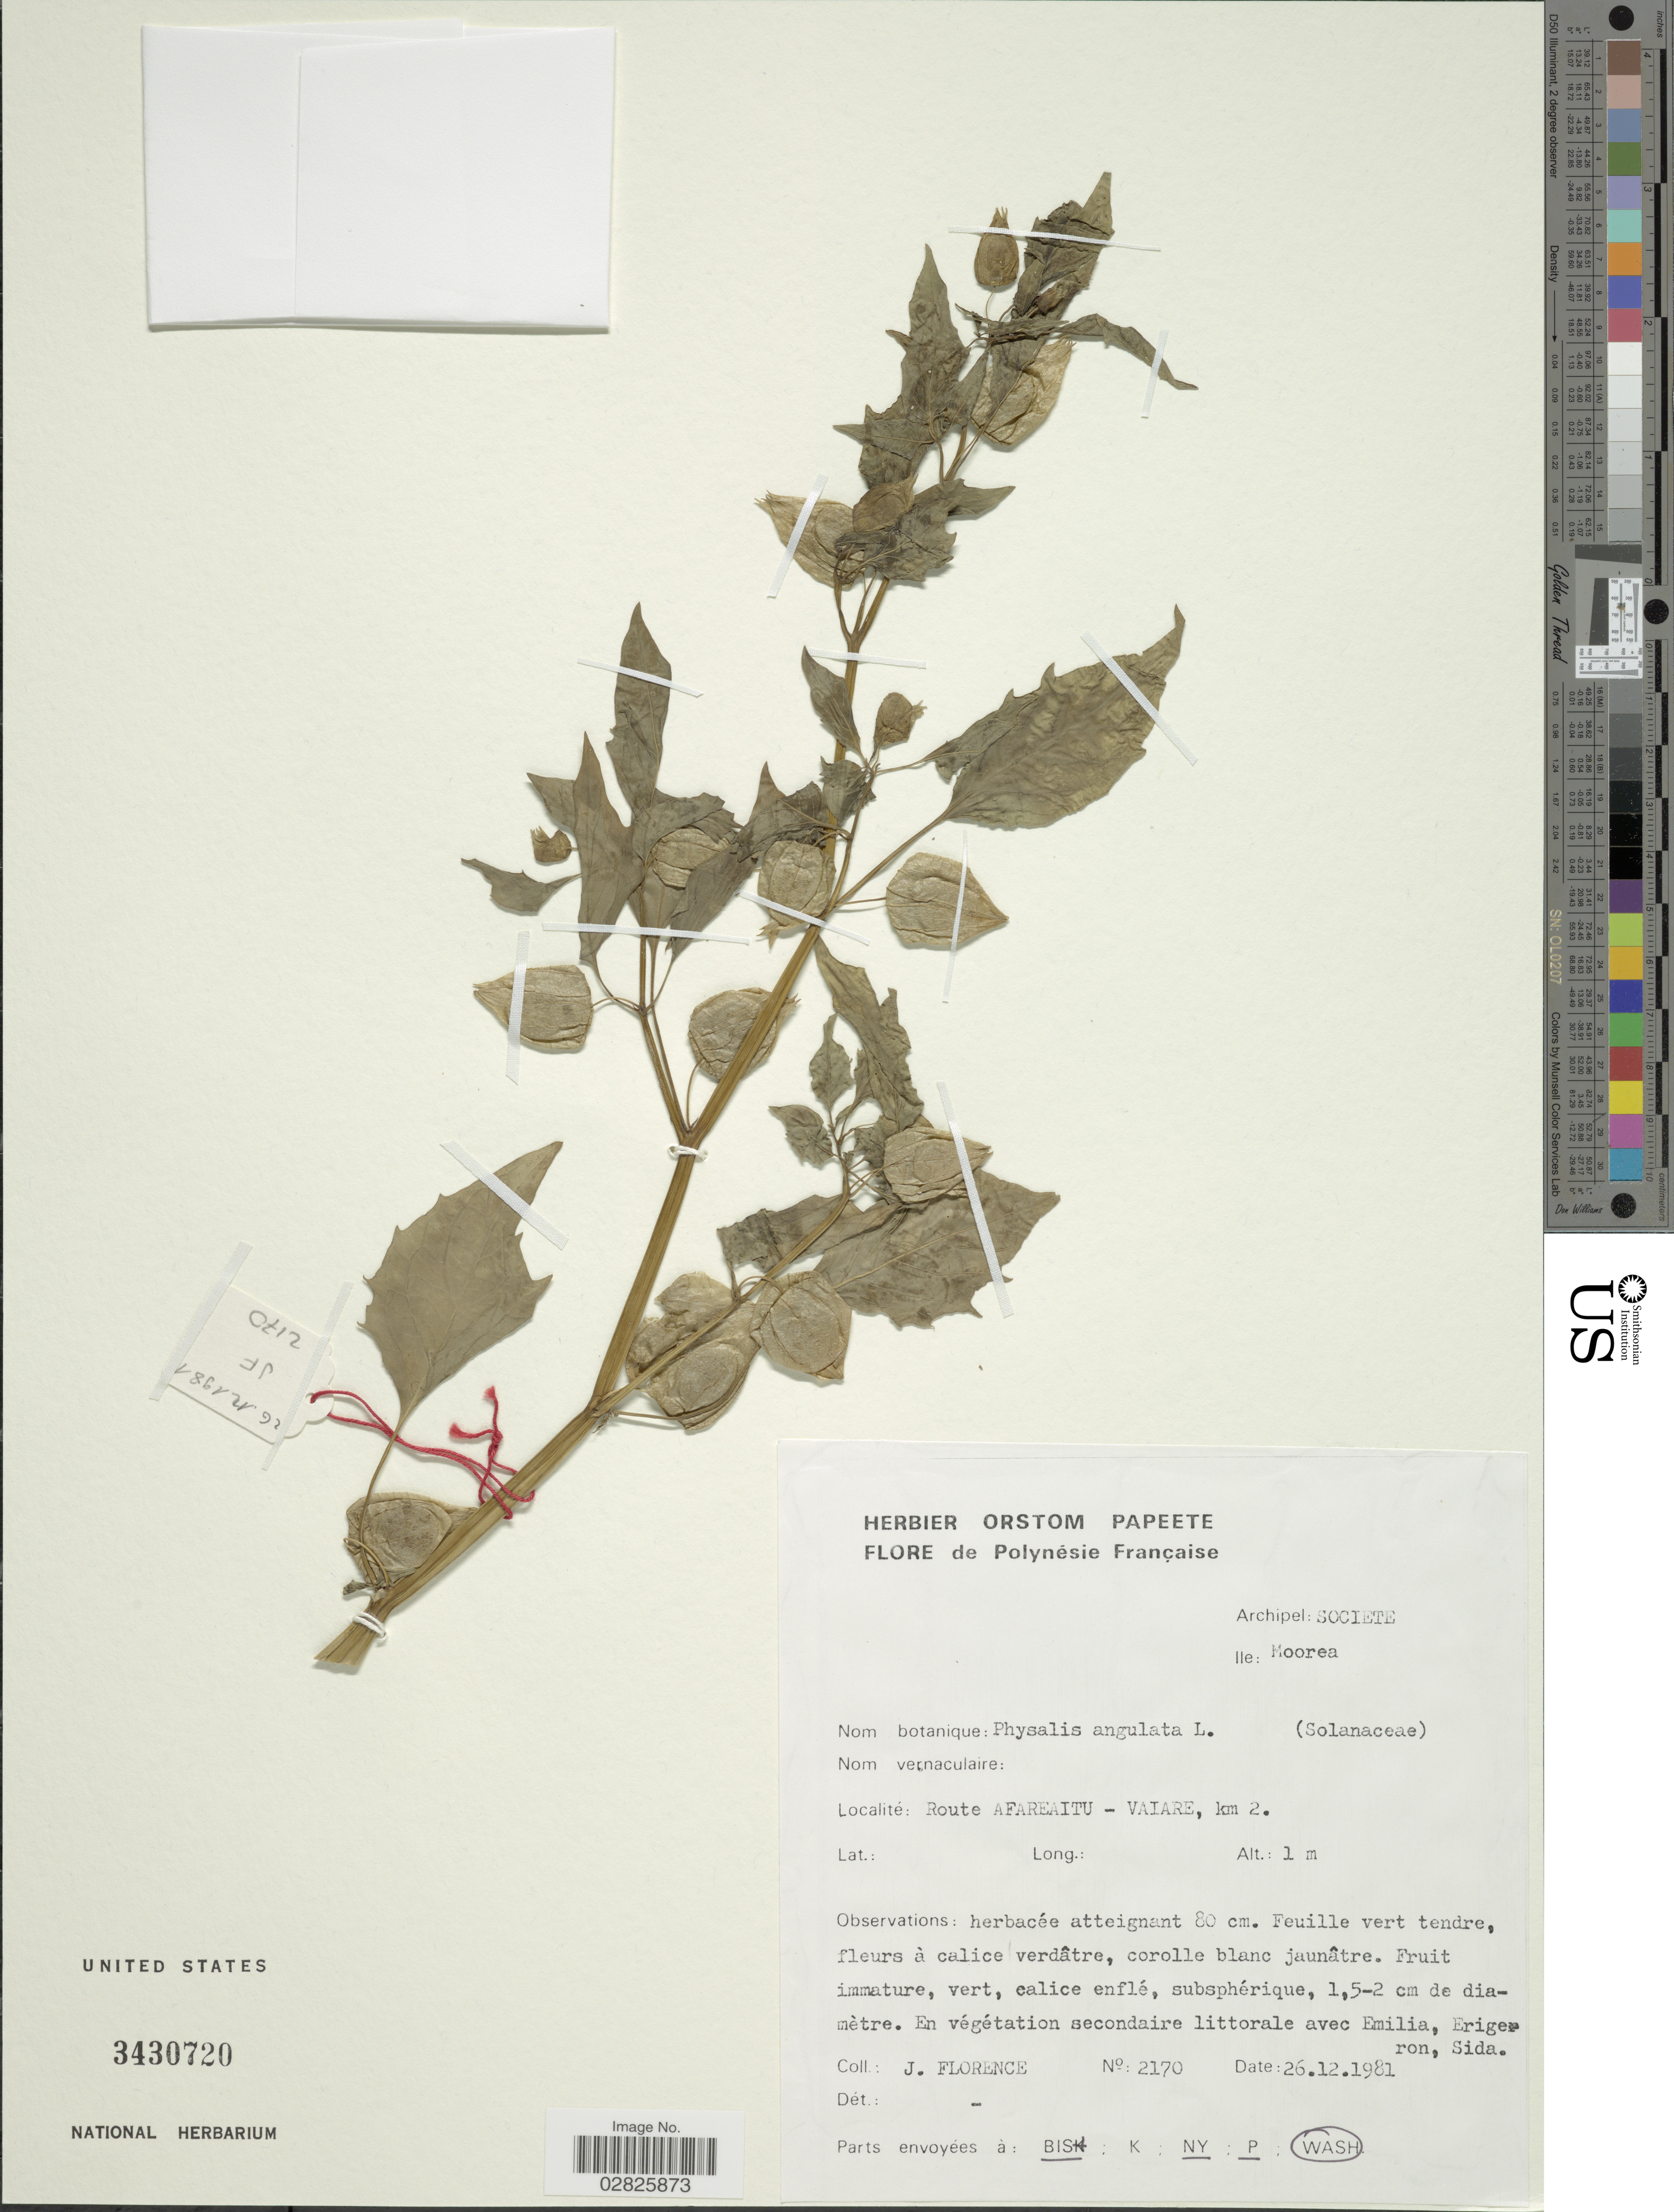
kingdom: Plantae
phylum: Tracheophyta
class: Magnoliopsida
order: Solanales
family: Solanaceae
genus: Physalis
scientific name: Physalis angulata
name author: L.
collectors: J. Florence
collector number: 2170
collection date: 1981-12-26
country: French Polynesia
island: Moorea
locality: Polynésie Française. Archipel: Societe. Ile: Moorea. Route AFAREAITU - VAIARE, km 2.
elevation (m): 1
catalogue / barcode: US 3430720